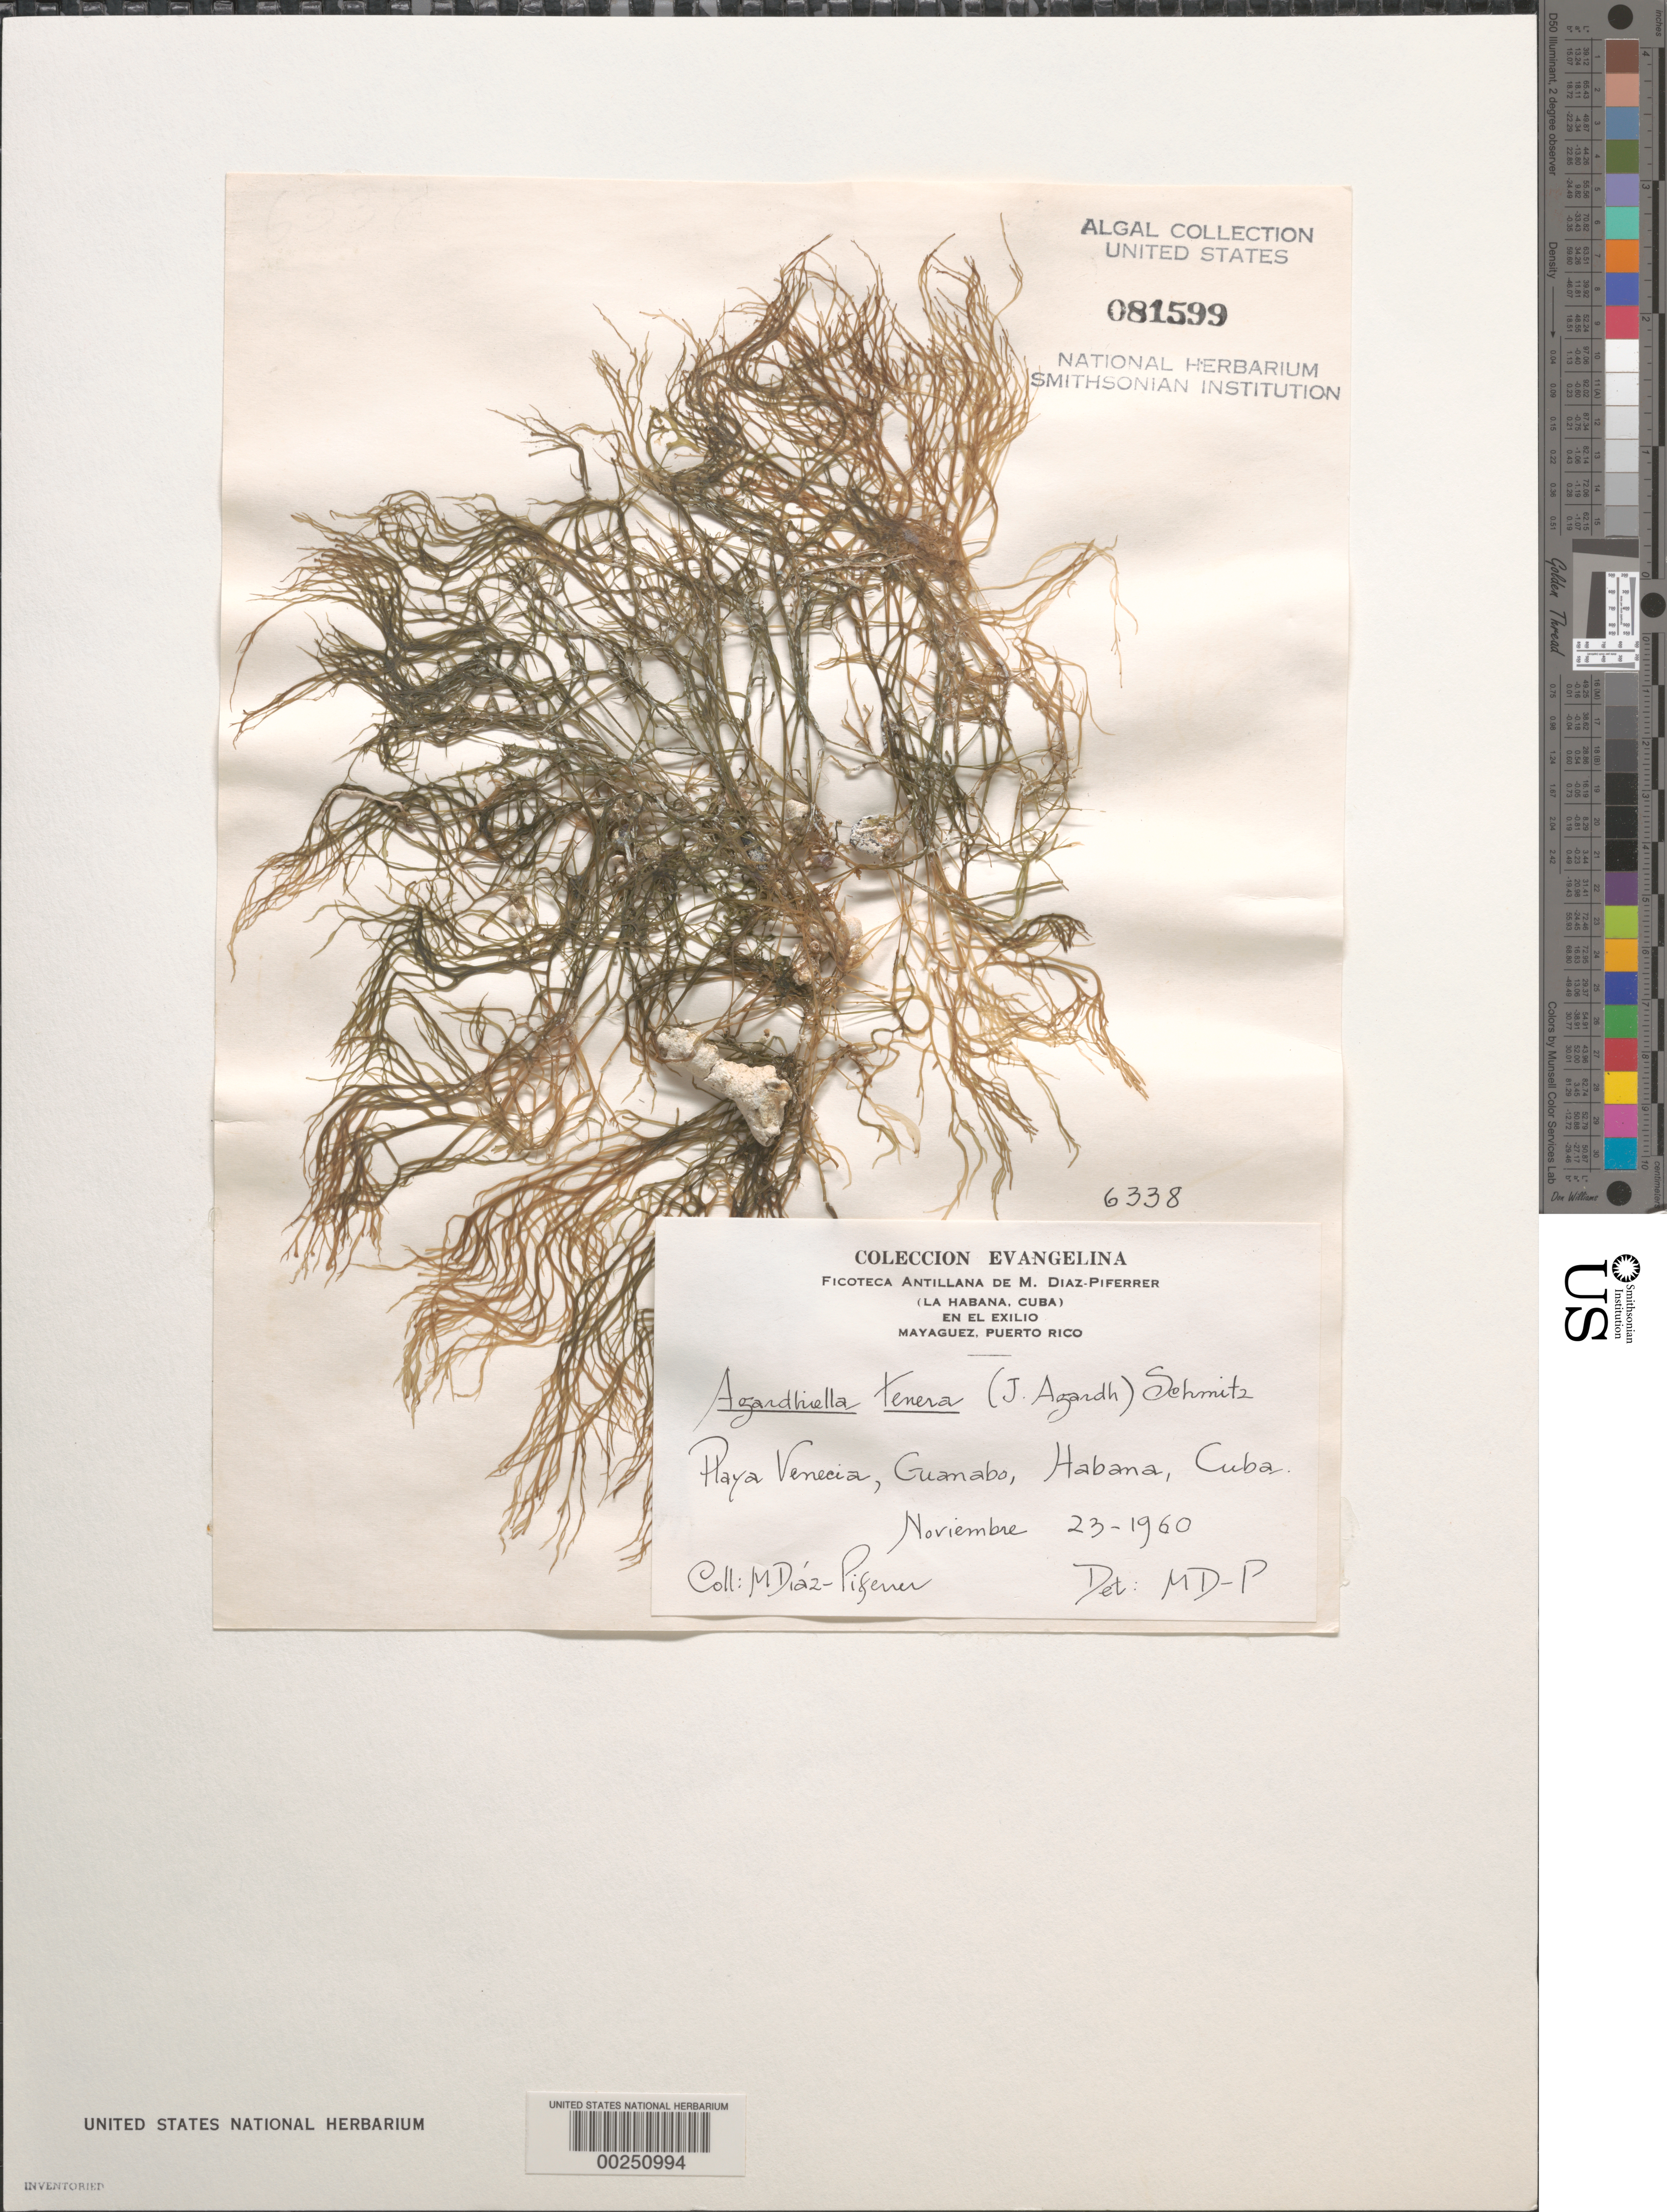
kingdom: Plantae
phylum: Rhodophyta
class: Florideophyceae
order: Gigartinales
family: Solieriaceae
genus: Agardhiella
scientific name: Agardhiella tenera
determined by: Diaz-Piferrer, M.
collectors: M. Diaz-Piferrer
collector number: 6338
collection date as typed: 23 Nov 1960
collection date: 1960-11-23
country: Cuba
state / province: La Habana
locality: Playa venecia, guanabo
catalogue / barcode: US 81599